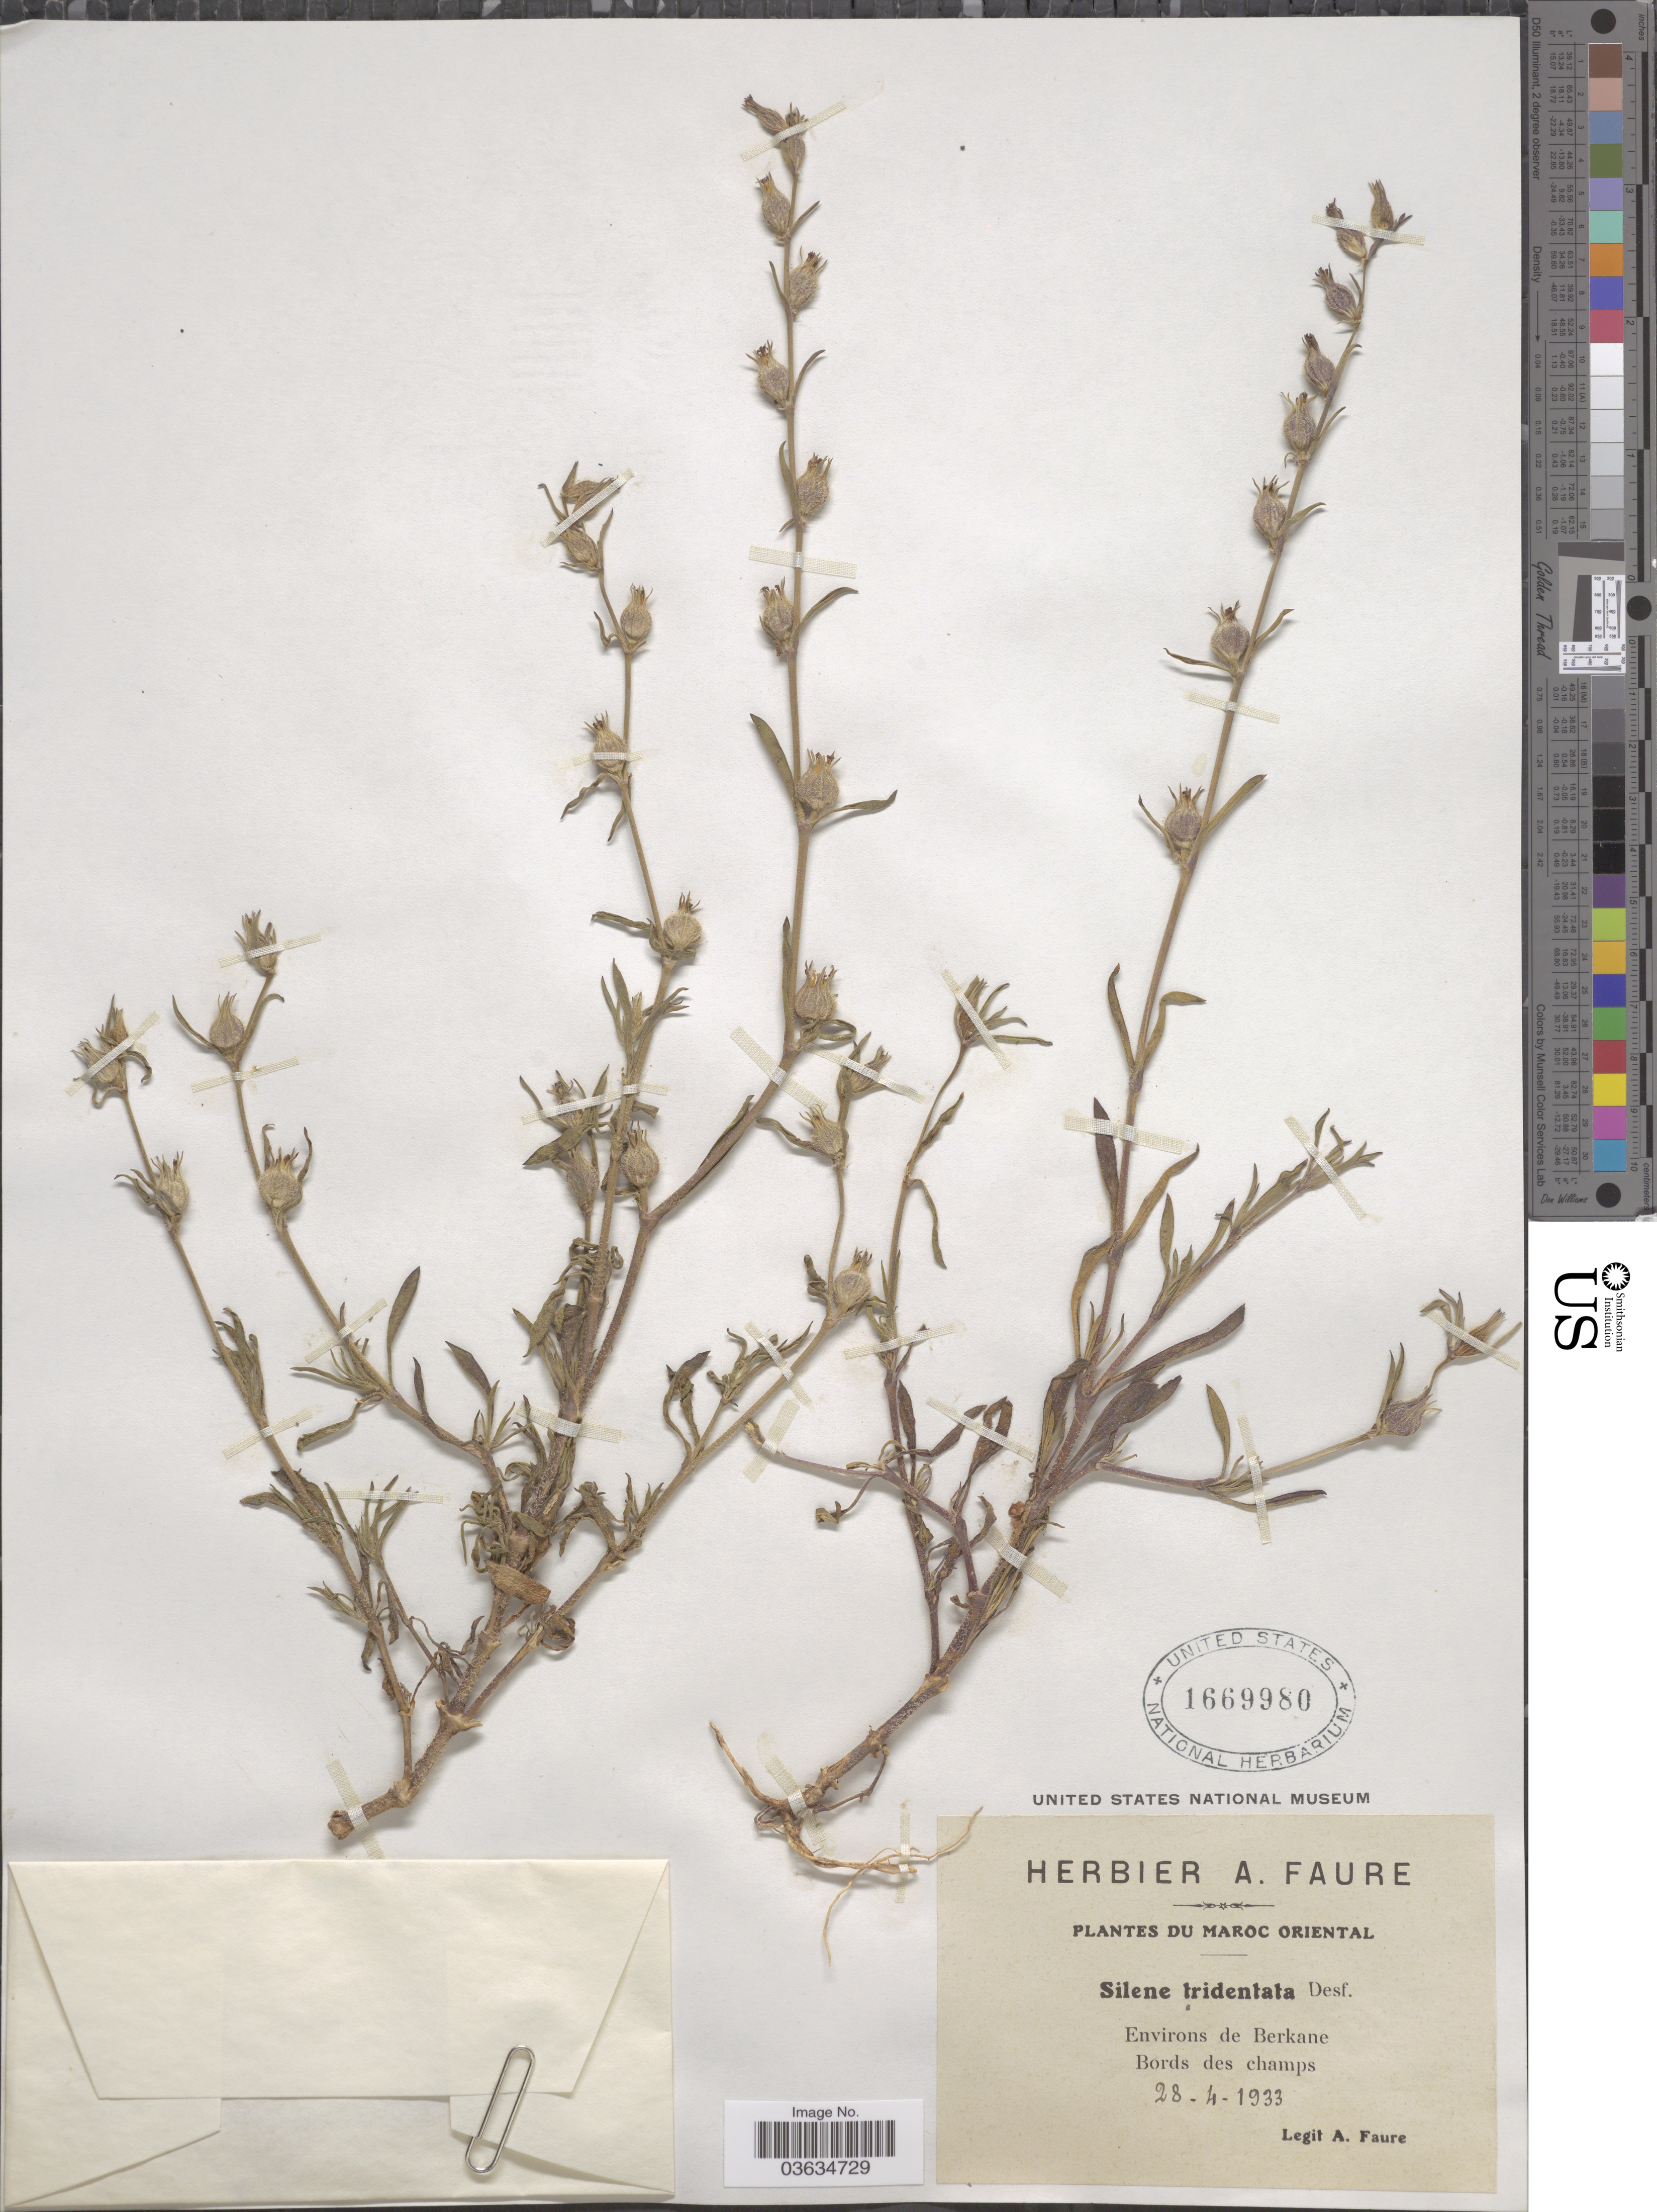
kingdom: Plantae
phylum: Tracheophyta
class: Magnoliopsida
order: Caryophyllales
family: Caryophyllaceae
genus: Silene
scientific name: Silene tridentata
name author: Desf.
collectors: A. Faure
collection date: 1933-04-28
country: Morocco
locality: Maroc Oriental. Environs de Berkane. Bords des champs.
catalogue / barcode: US 1669980